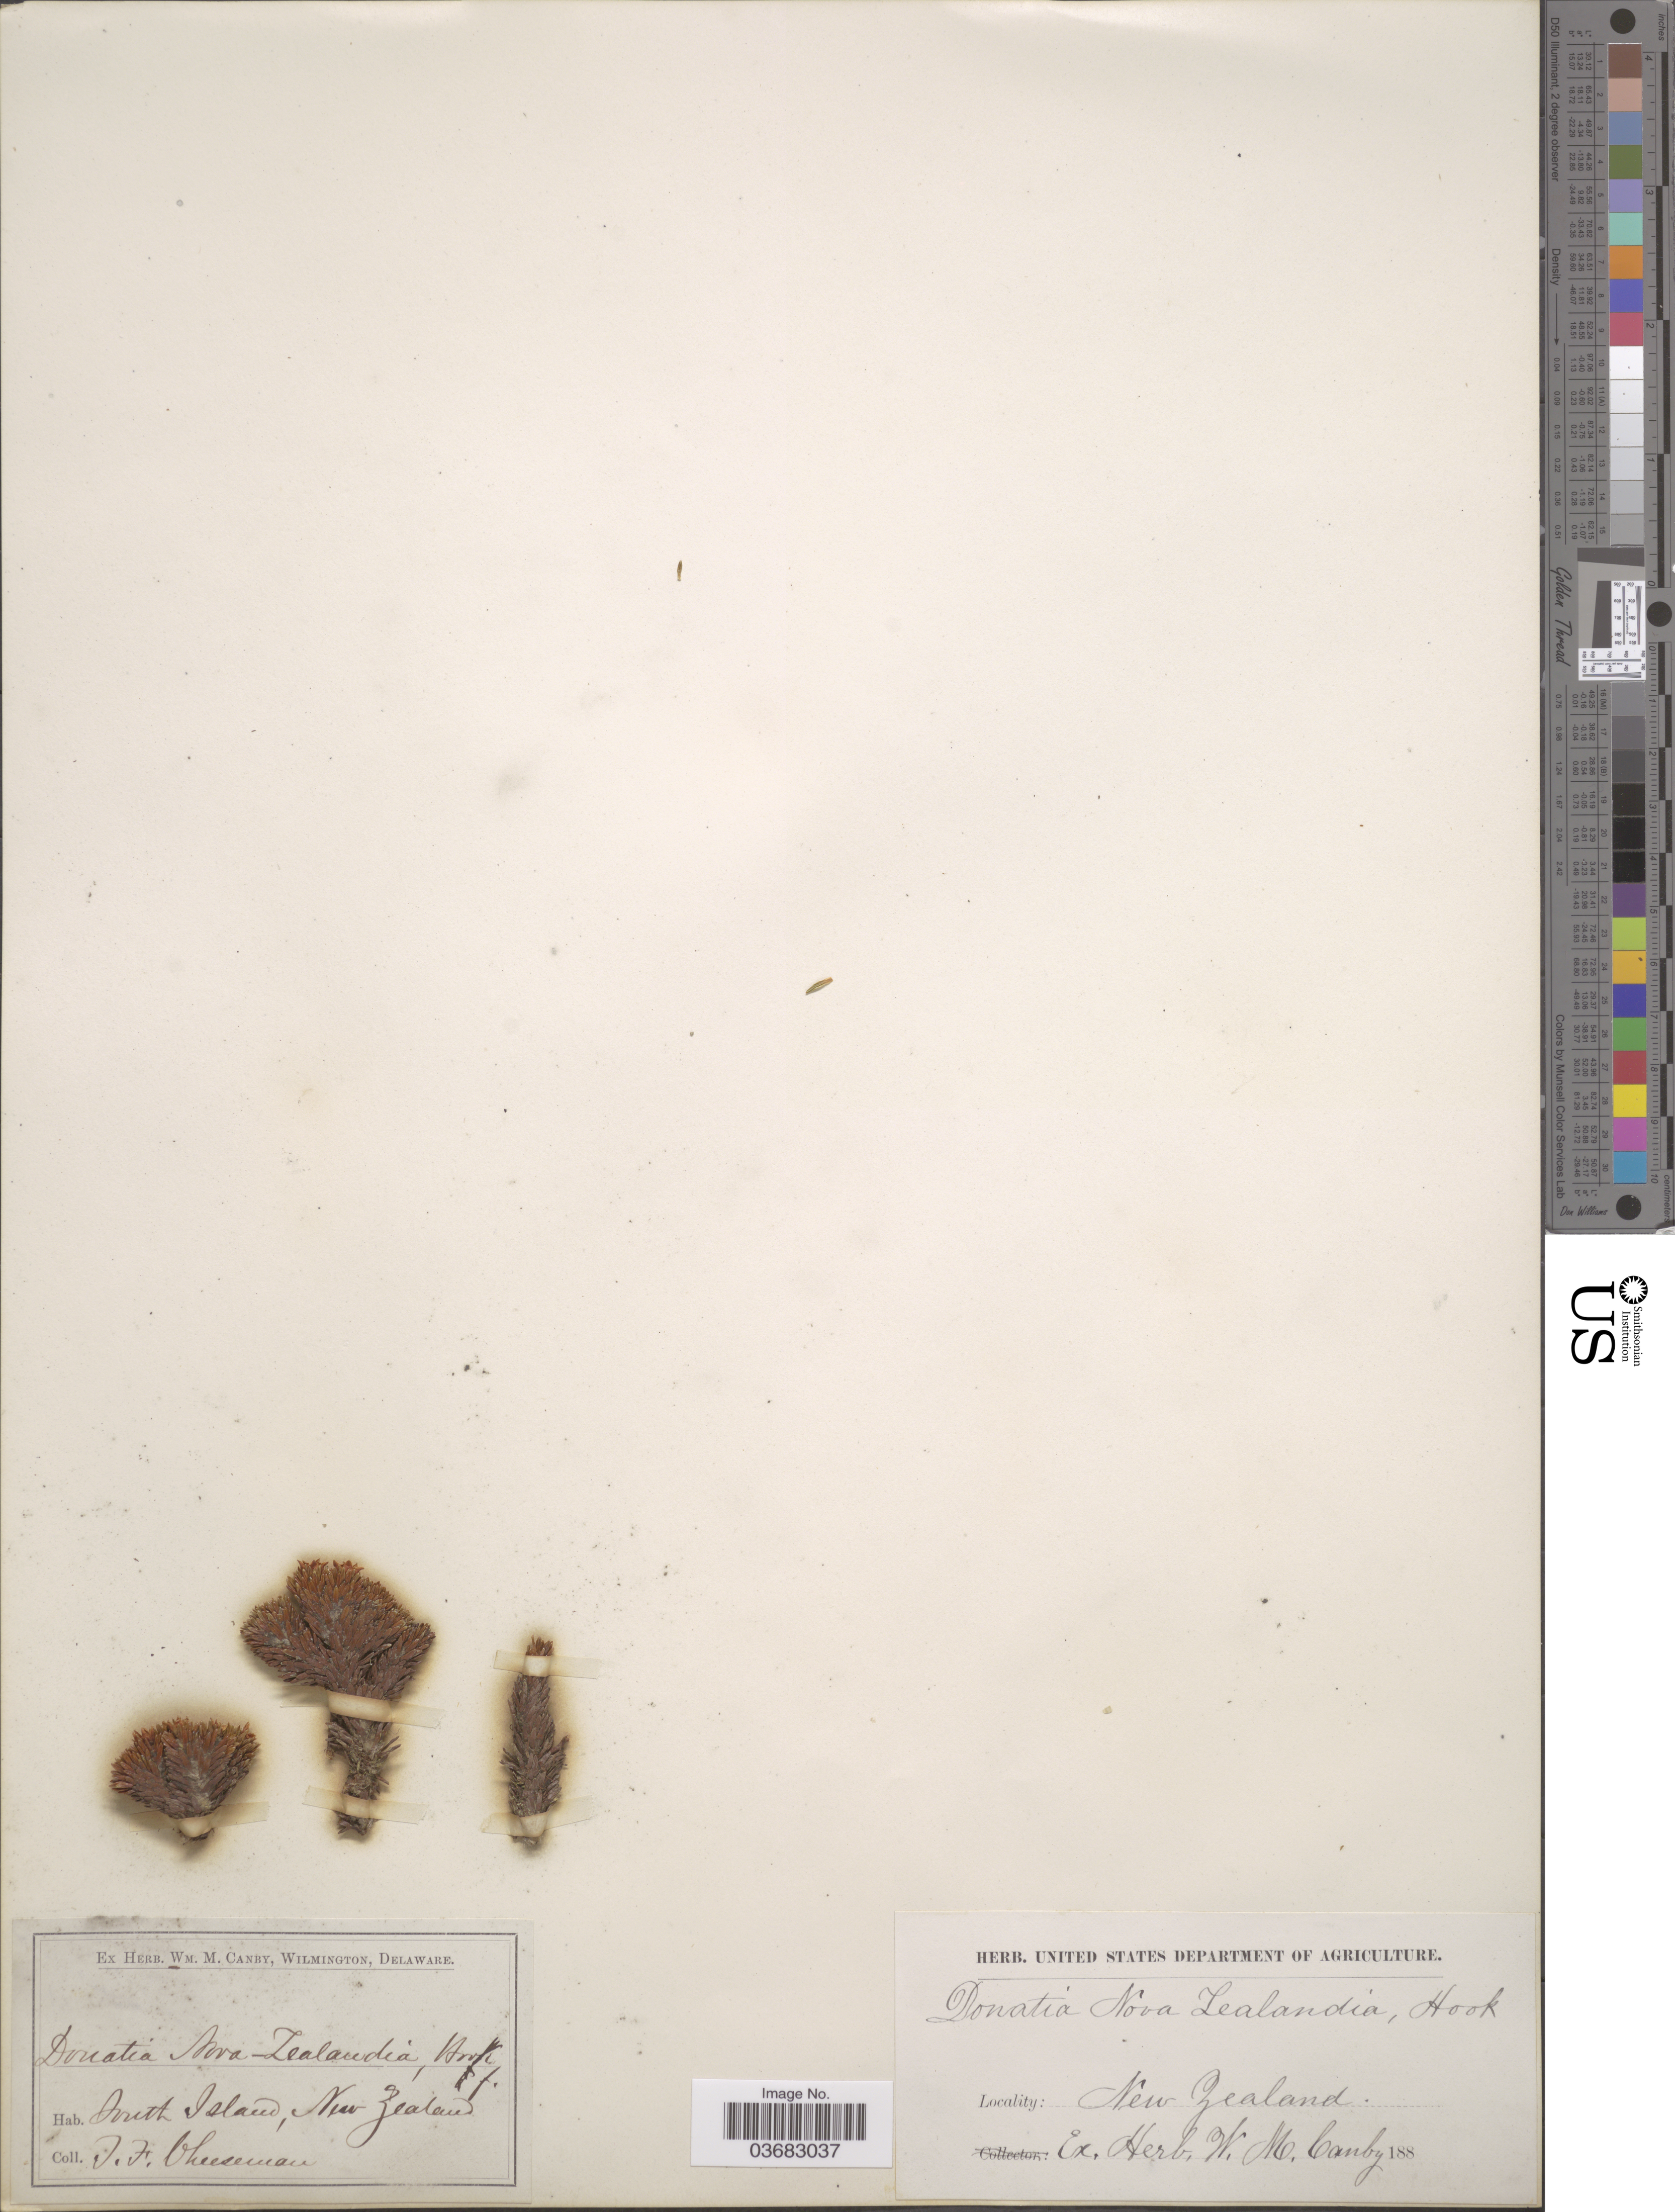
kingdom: Plantae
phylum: Tracheophyta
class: Magnoliopsida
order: Asterales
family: Stylidiaceae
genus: Donatia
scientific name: Donatia novae-zelandiae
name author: Hook. f.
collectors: T. F. Cheeseman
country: New Zealand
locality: South Island.